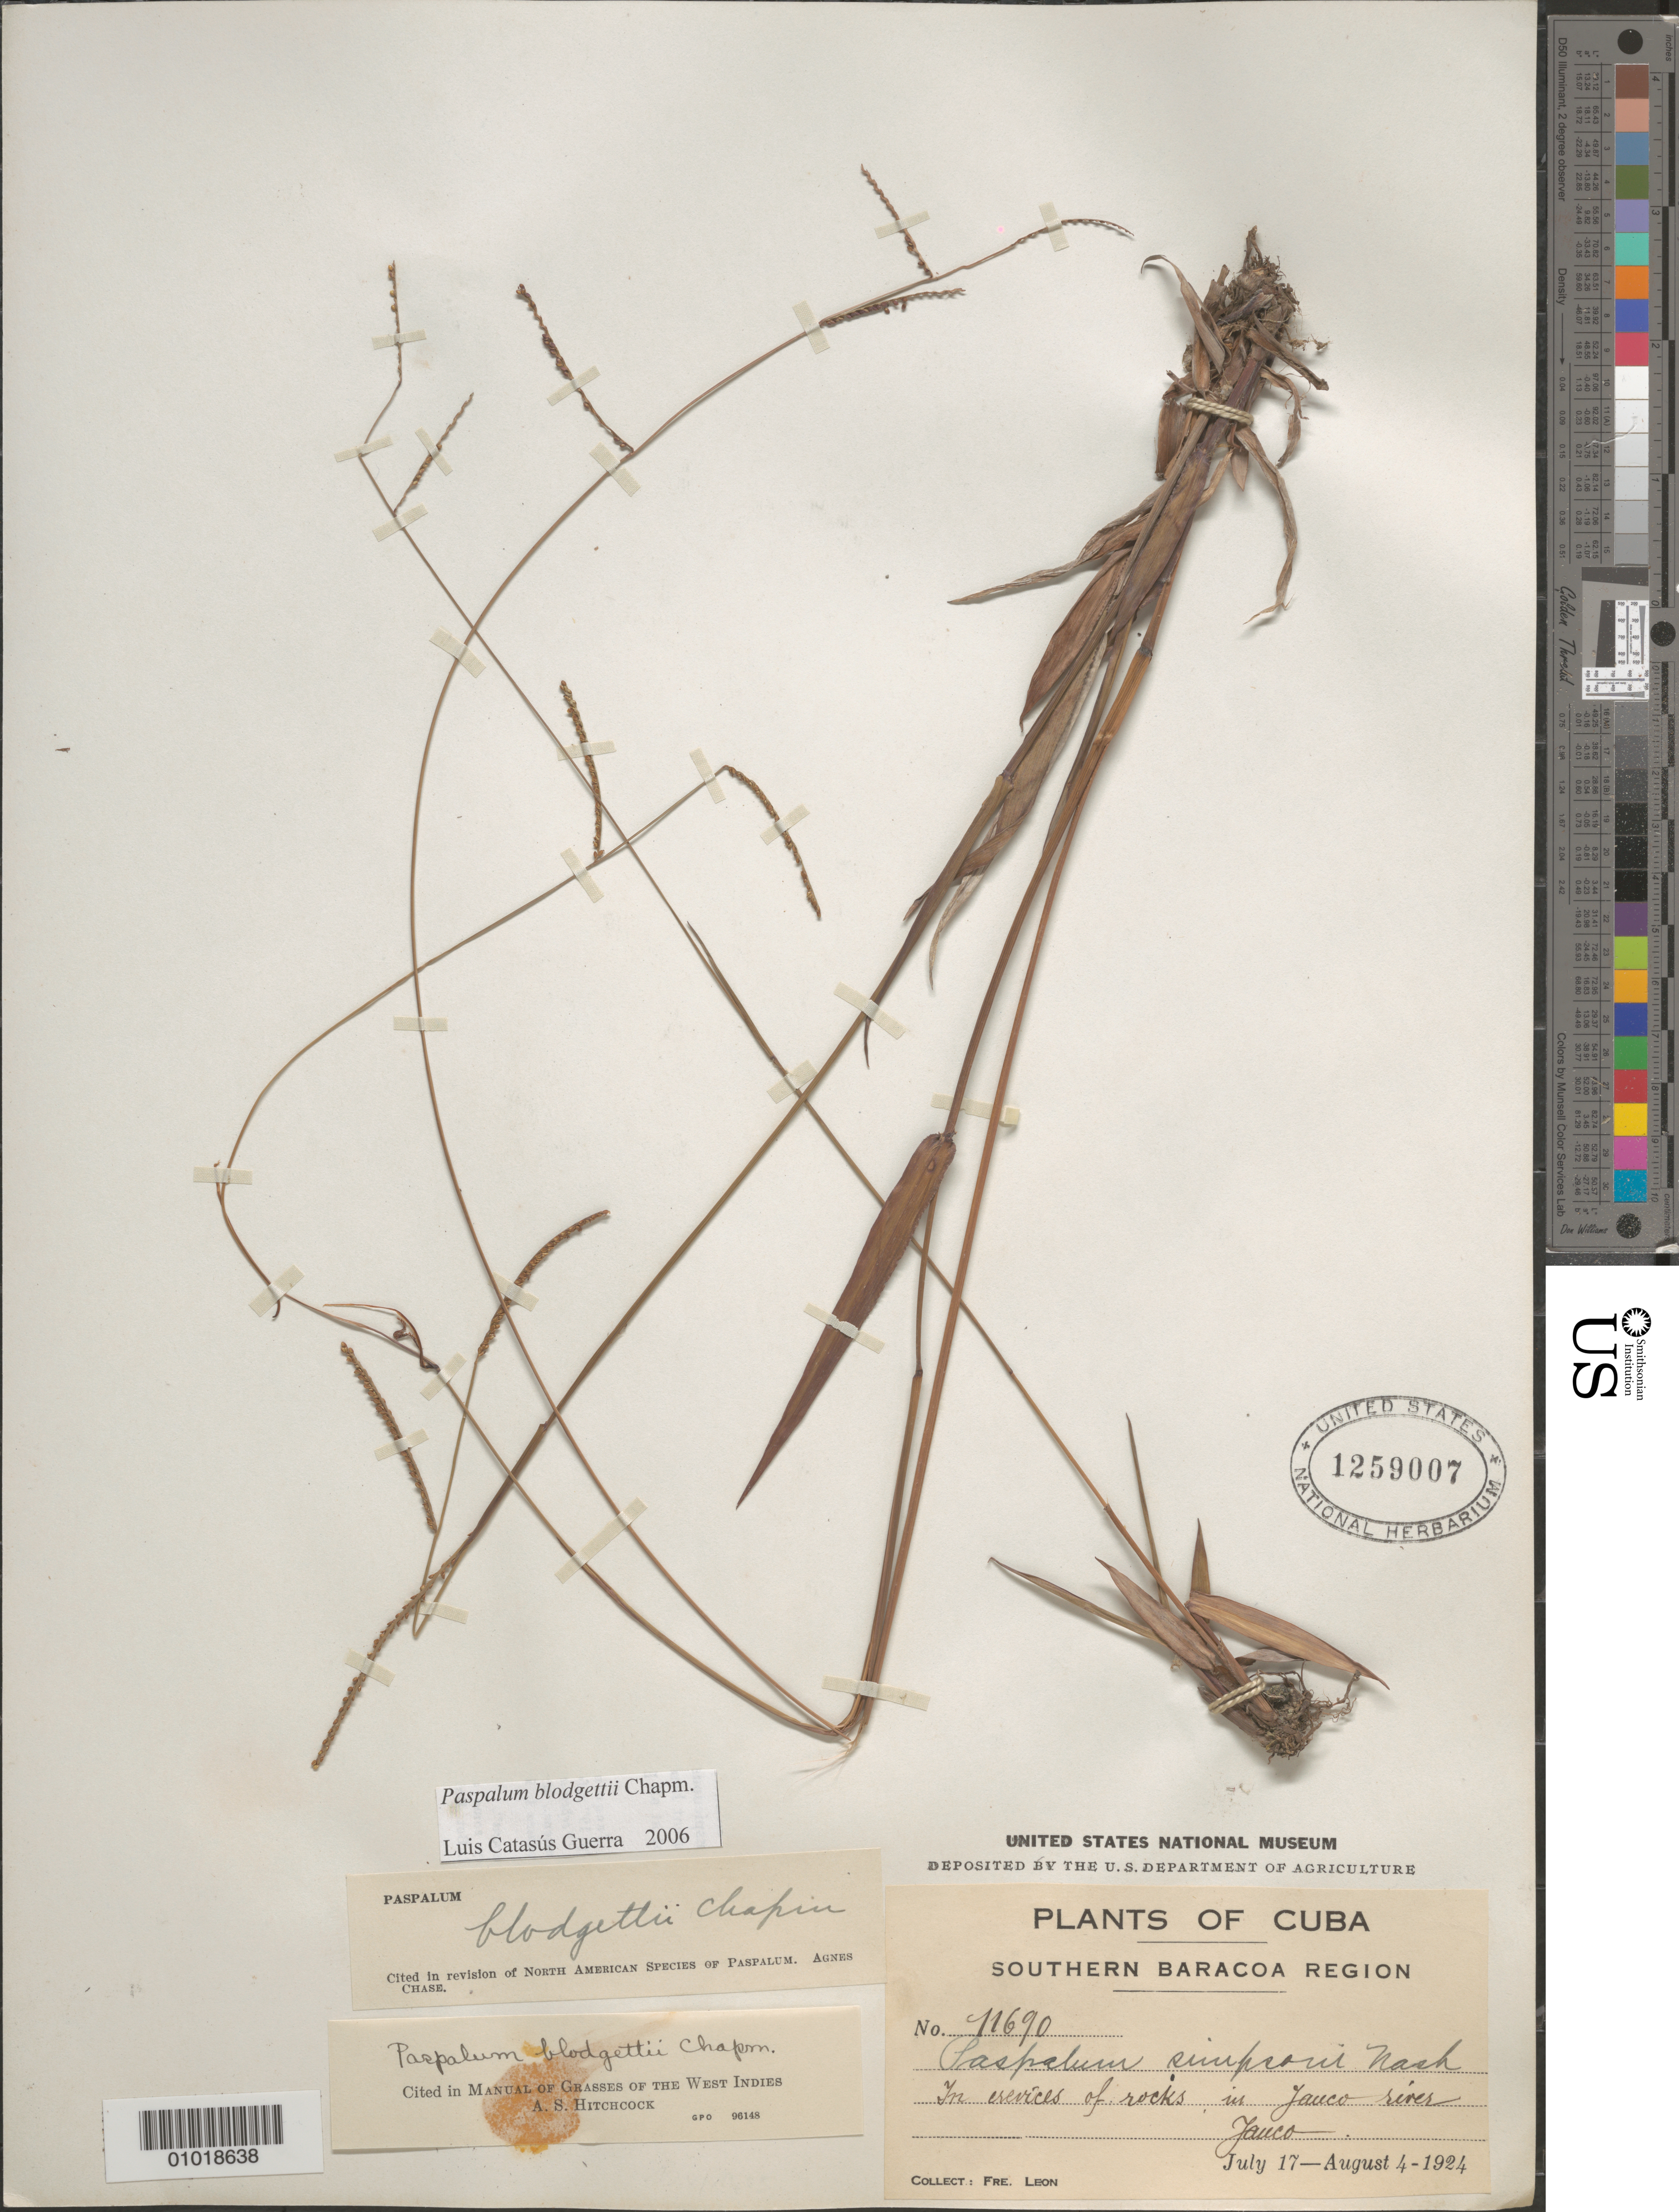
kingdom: Plantae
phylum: Tracheophyta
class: Liliopsida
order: Poales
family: Poaceae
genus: Paspalum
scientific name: Paspalum blodgettii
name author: Chapm.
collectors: Bro. León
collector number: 11690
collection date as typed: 17 Jul 1924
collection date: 1924-07-17/1924-08-04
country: Cuba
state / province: Guantánamo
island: Cuba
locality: In crevices of rocks in Jauco river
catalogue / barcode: US 1259007